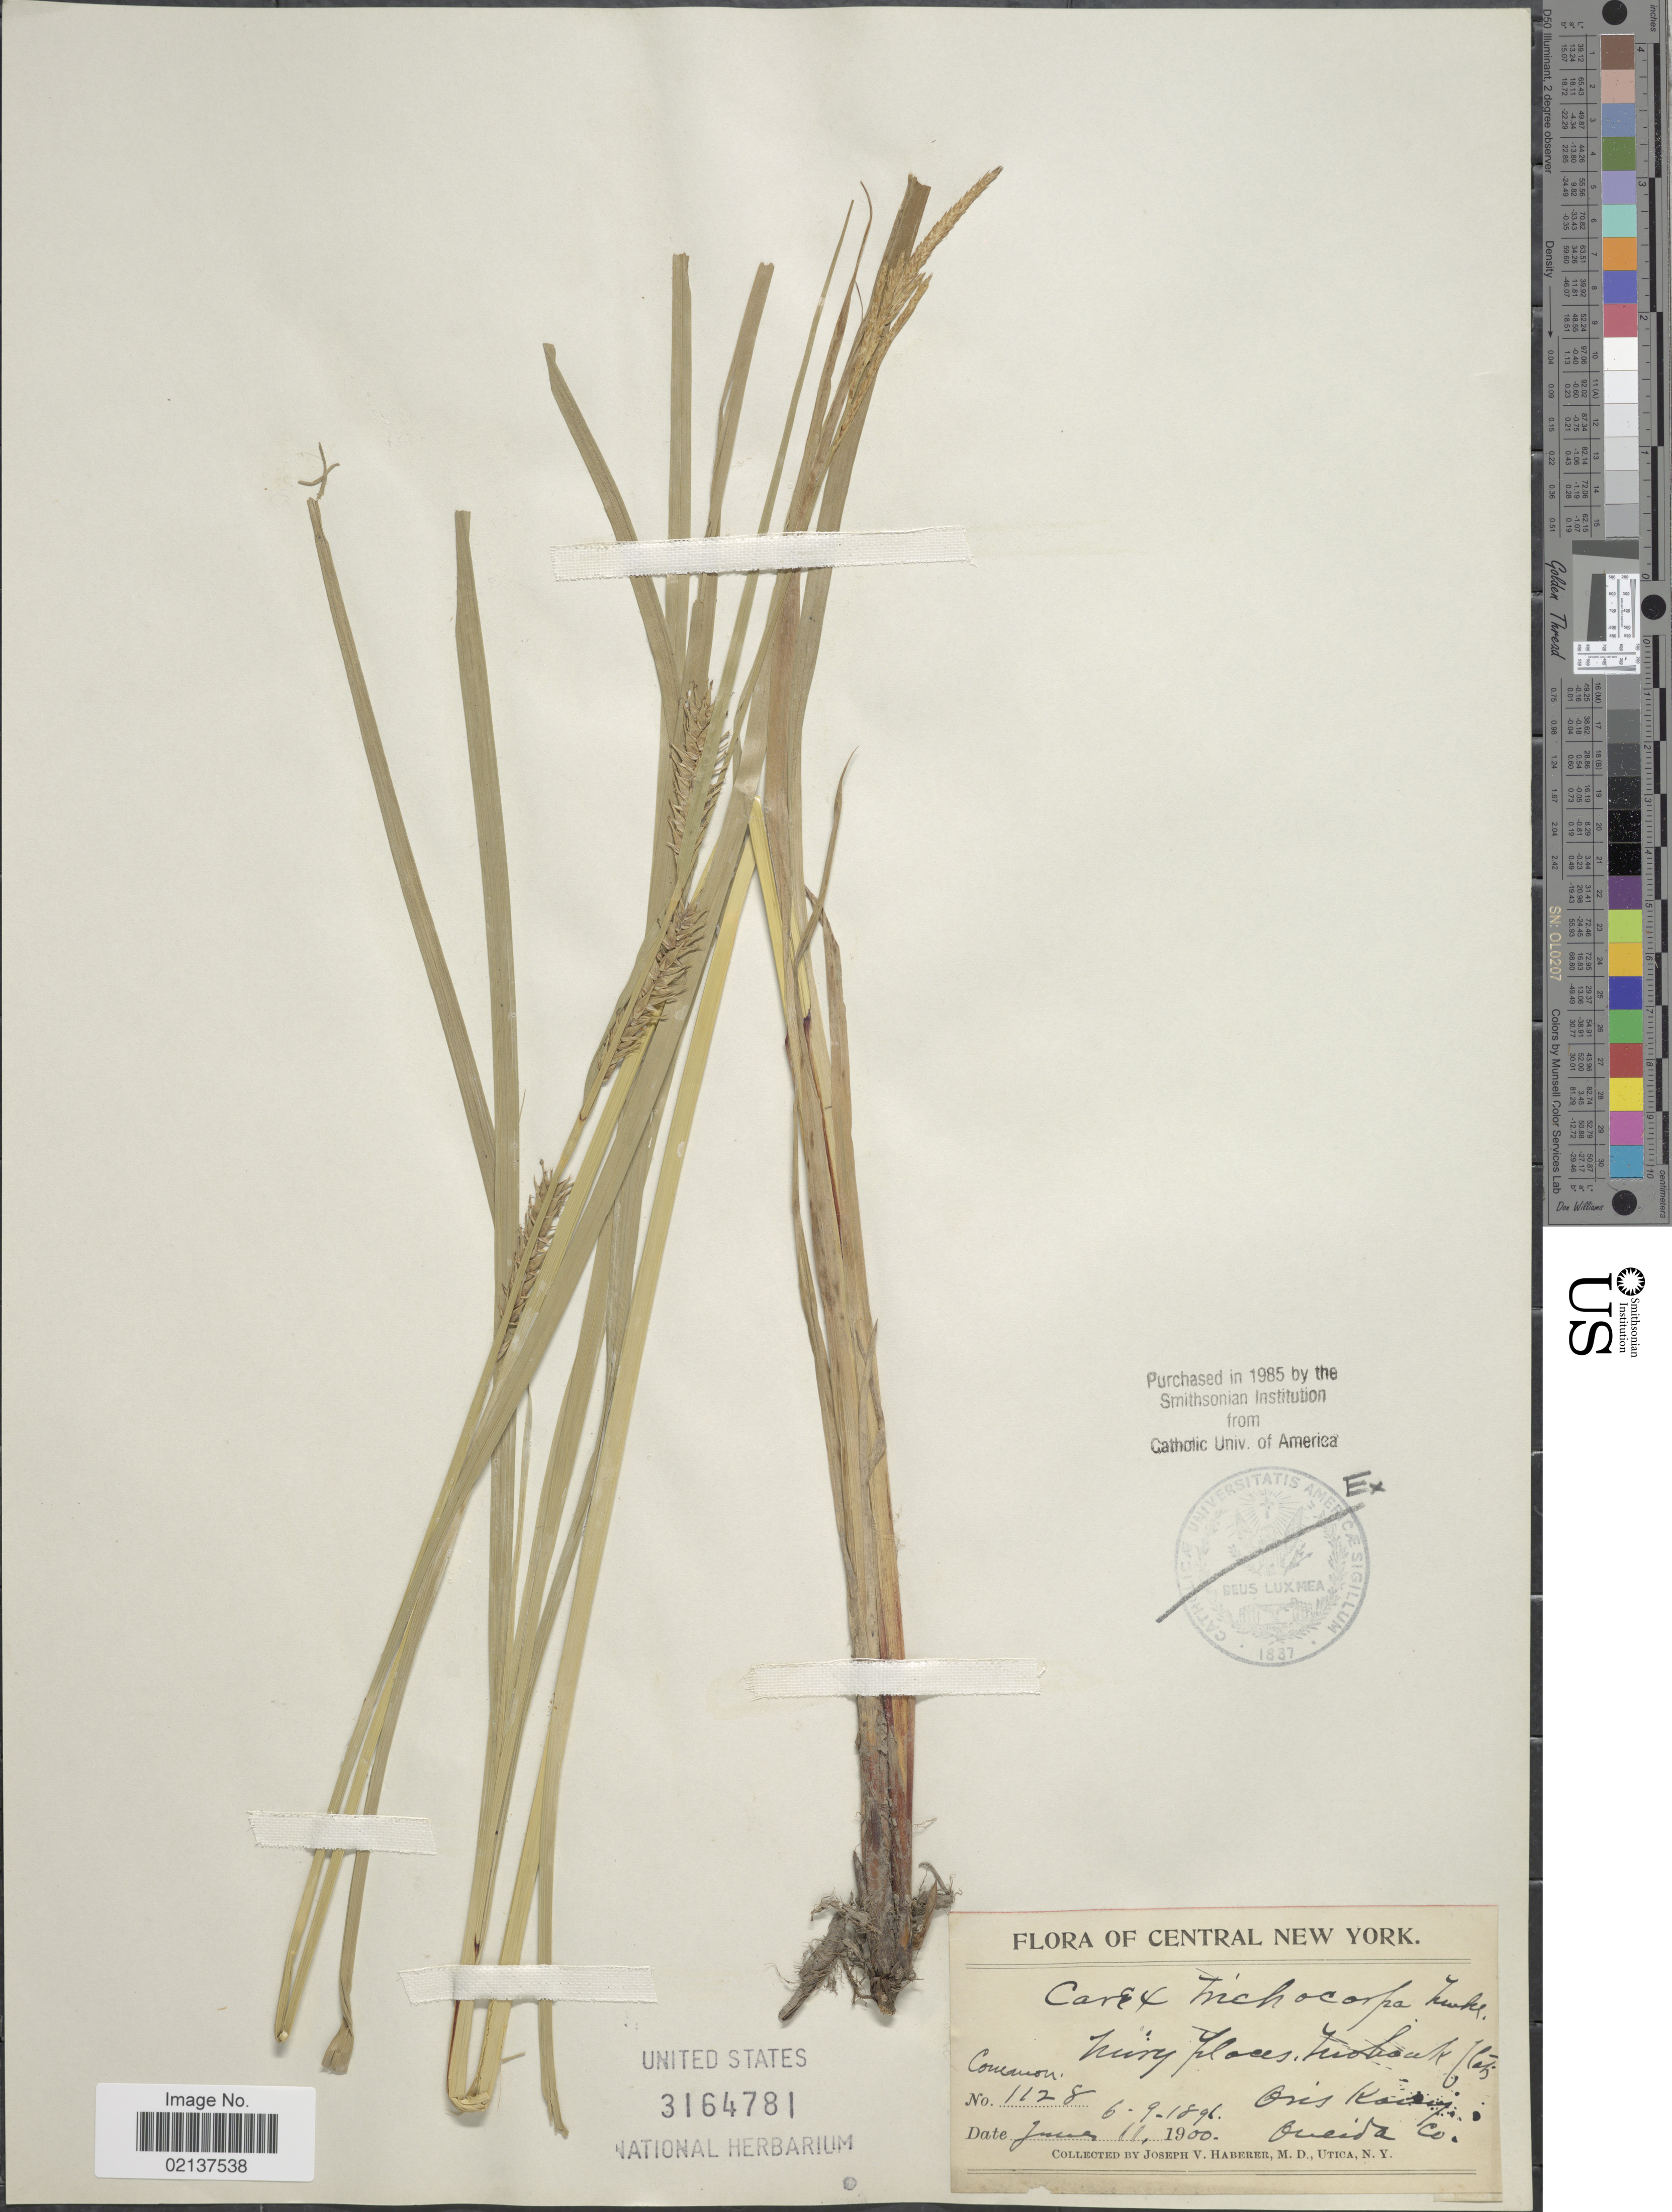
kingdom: Plantae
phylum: Tracheophyta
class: Liliopsida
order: Poales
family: Cyperaceae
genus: Carex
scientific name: Carex trichocarpa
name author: Muhl. ex Willd.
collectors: J. V. Haberer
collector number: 1128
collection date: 1896-06-09/1900-06-11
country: United States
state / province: New York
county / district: Oneida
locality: Central New York, Lookout flats, Oriskany, Oneida Co.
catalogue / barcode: US 3164781